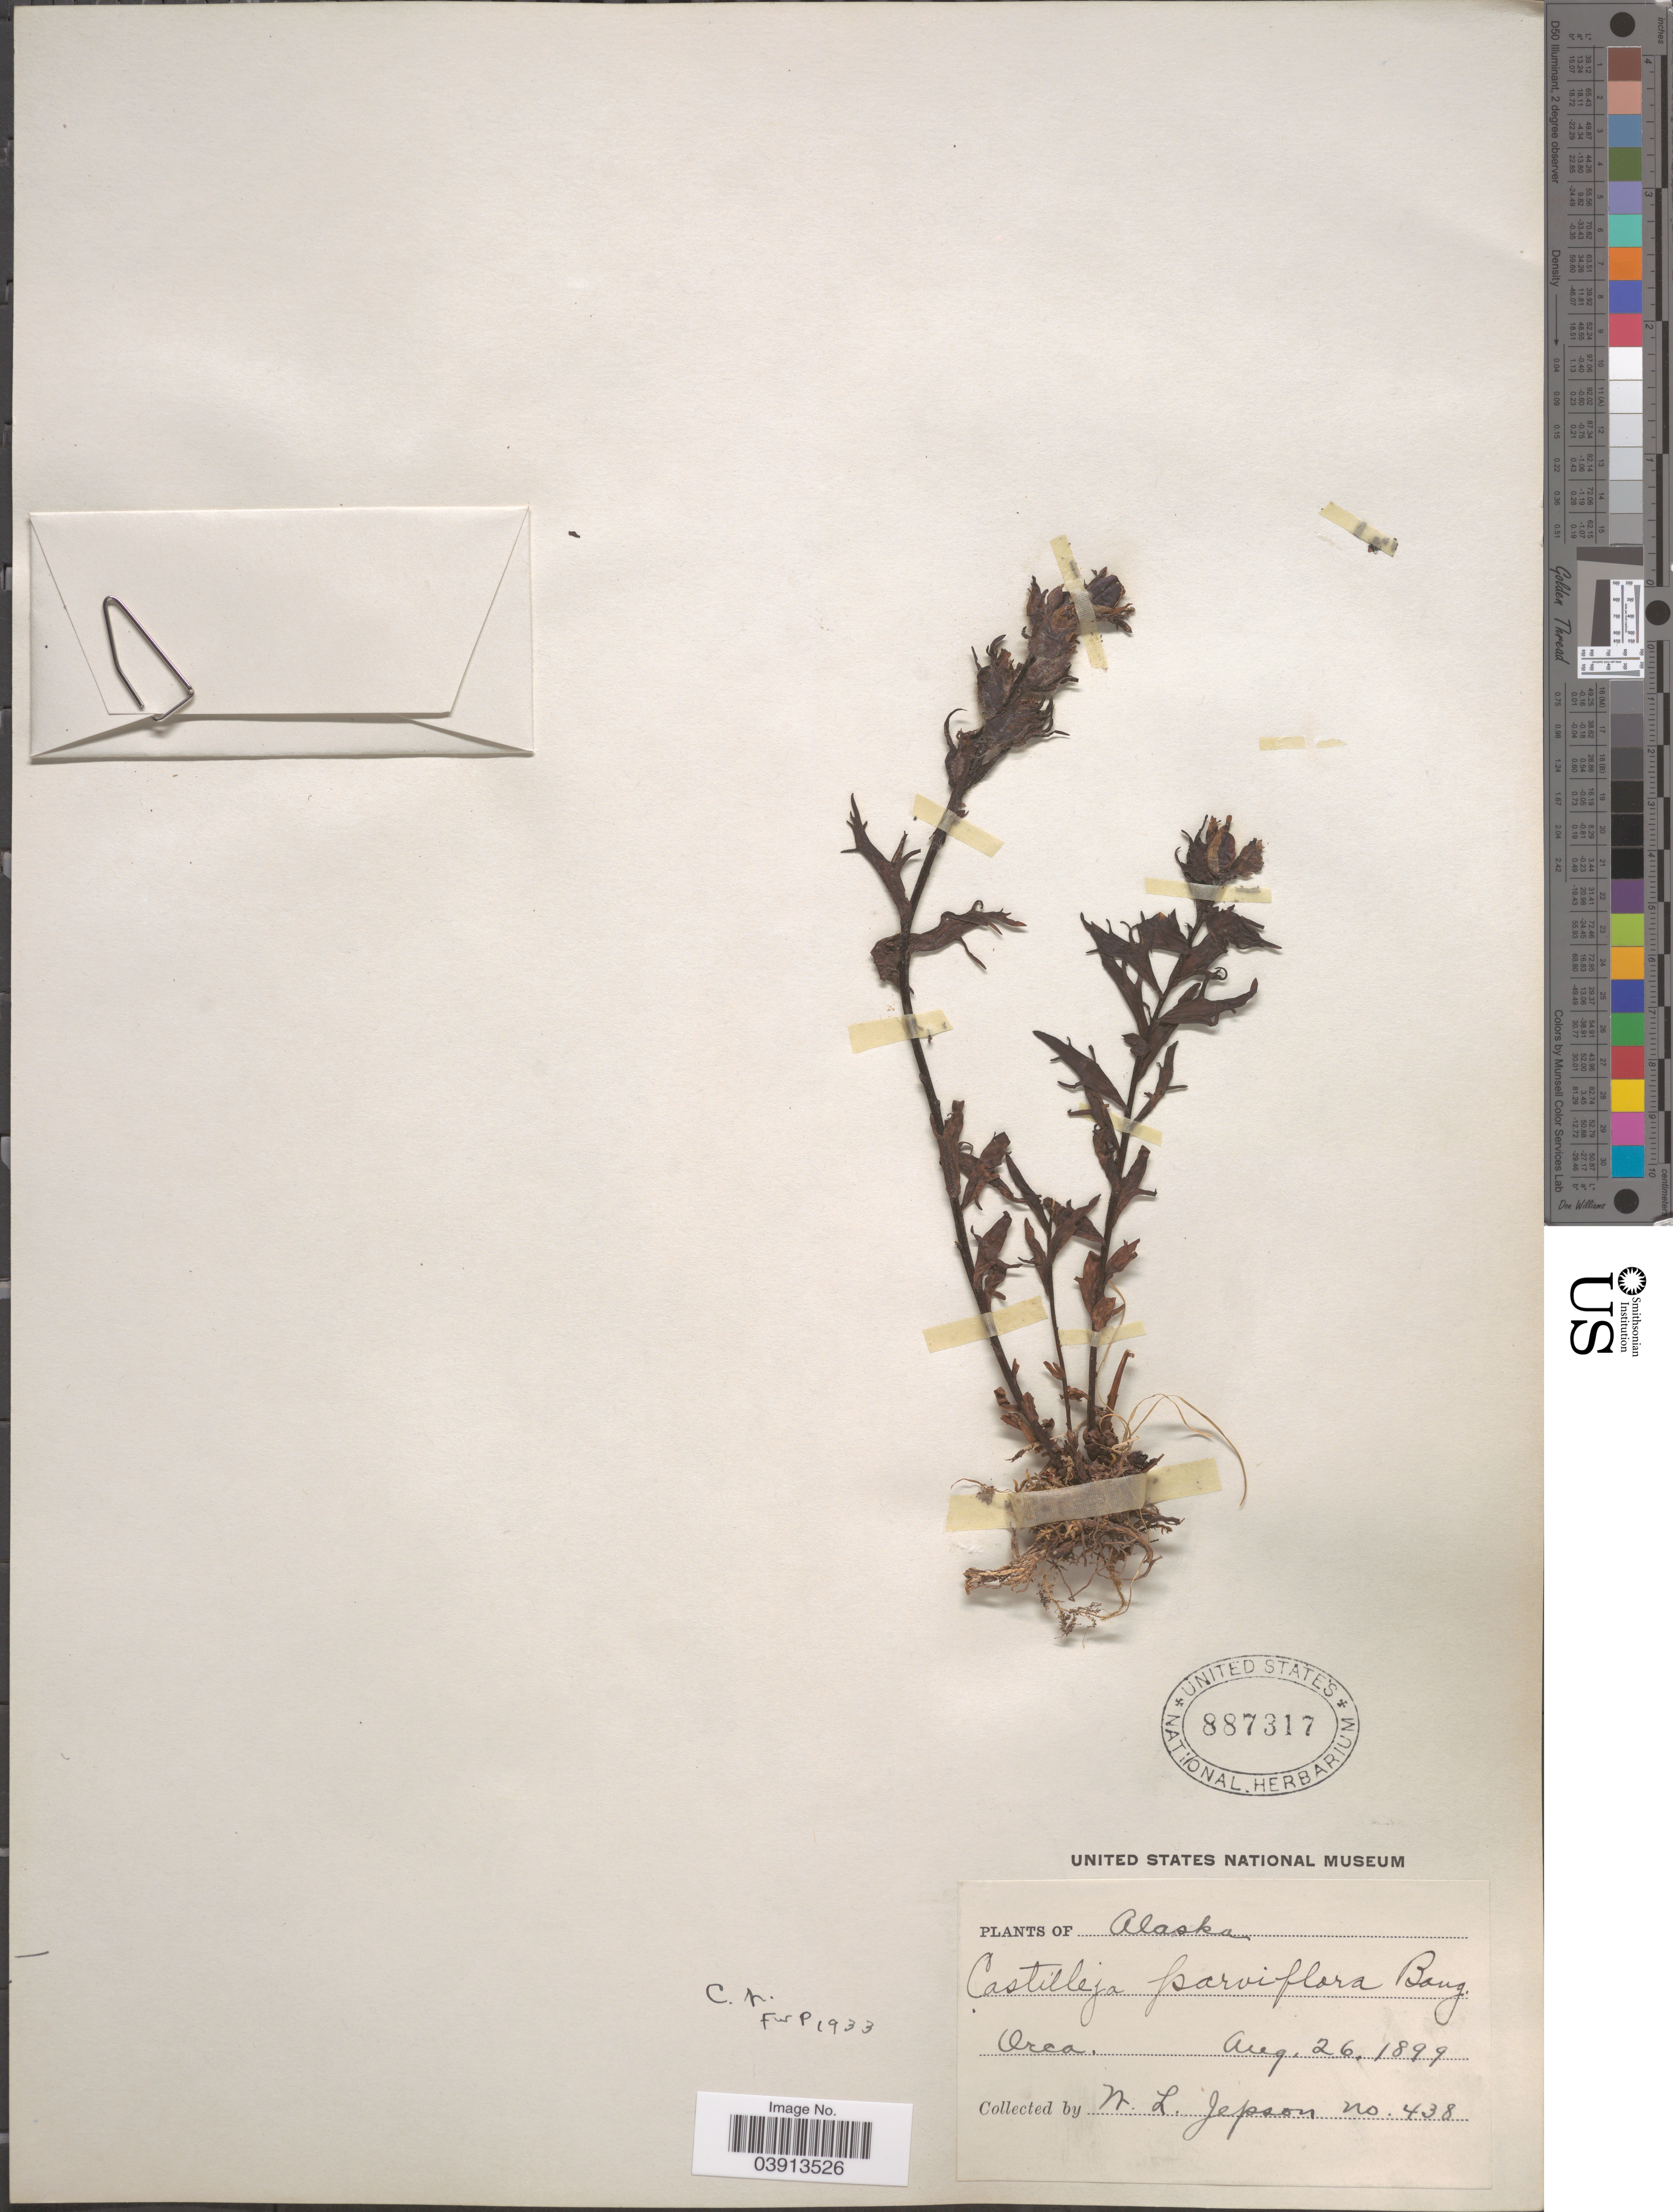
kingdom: Plantae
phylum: Tracheophyta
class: Magnoliopsida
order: Lamiales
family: Orobanchaceae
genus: Castilleja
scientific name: Castilleja parviflora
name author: Bong.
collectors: W. L. Jepson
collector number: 438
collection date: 1899-08-26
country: United States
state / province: Alaska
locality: Orca.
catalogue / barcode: US 887317